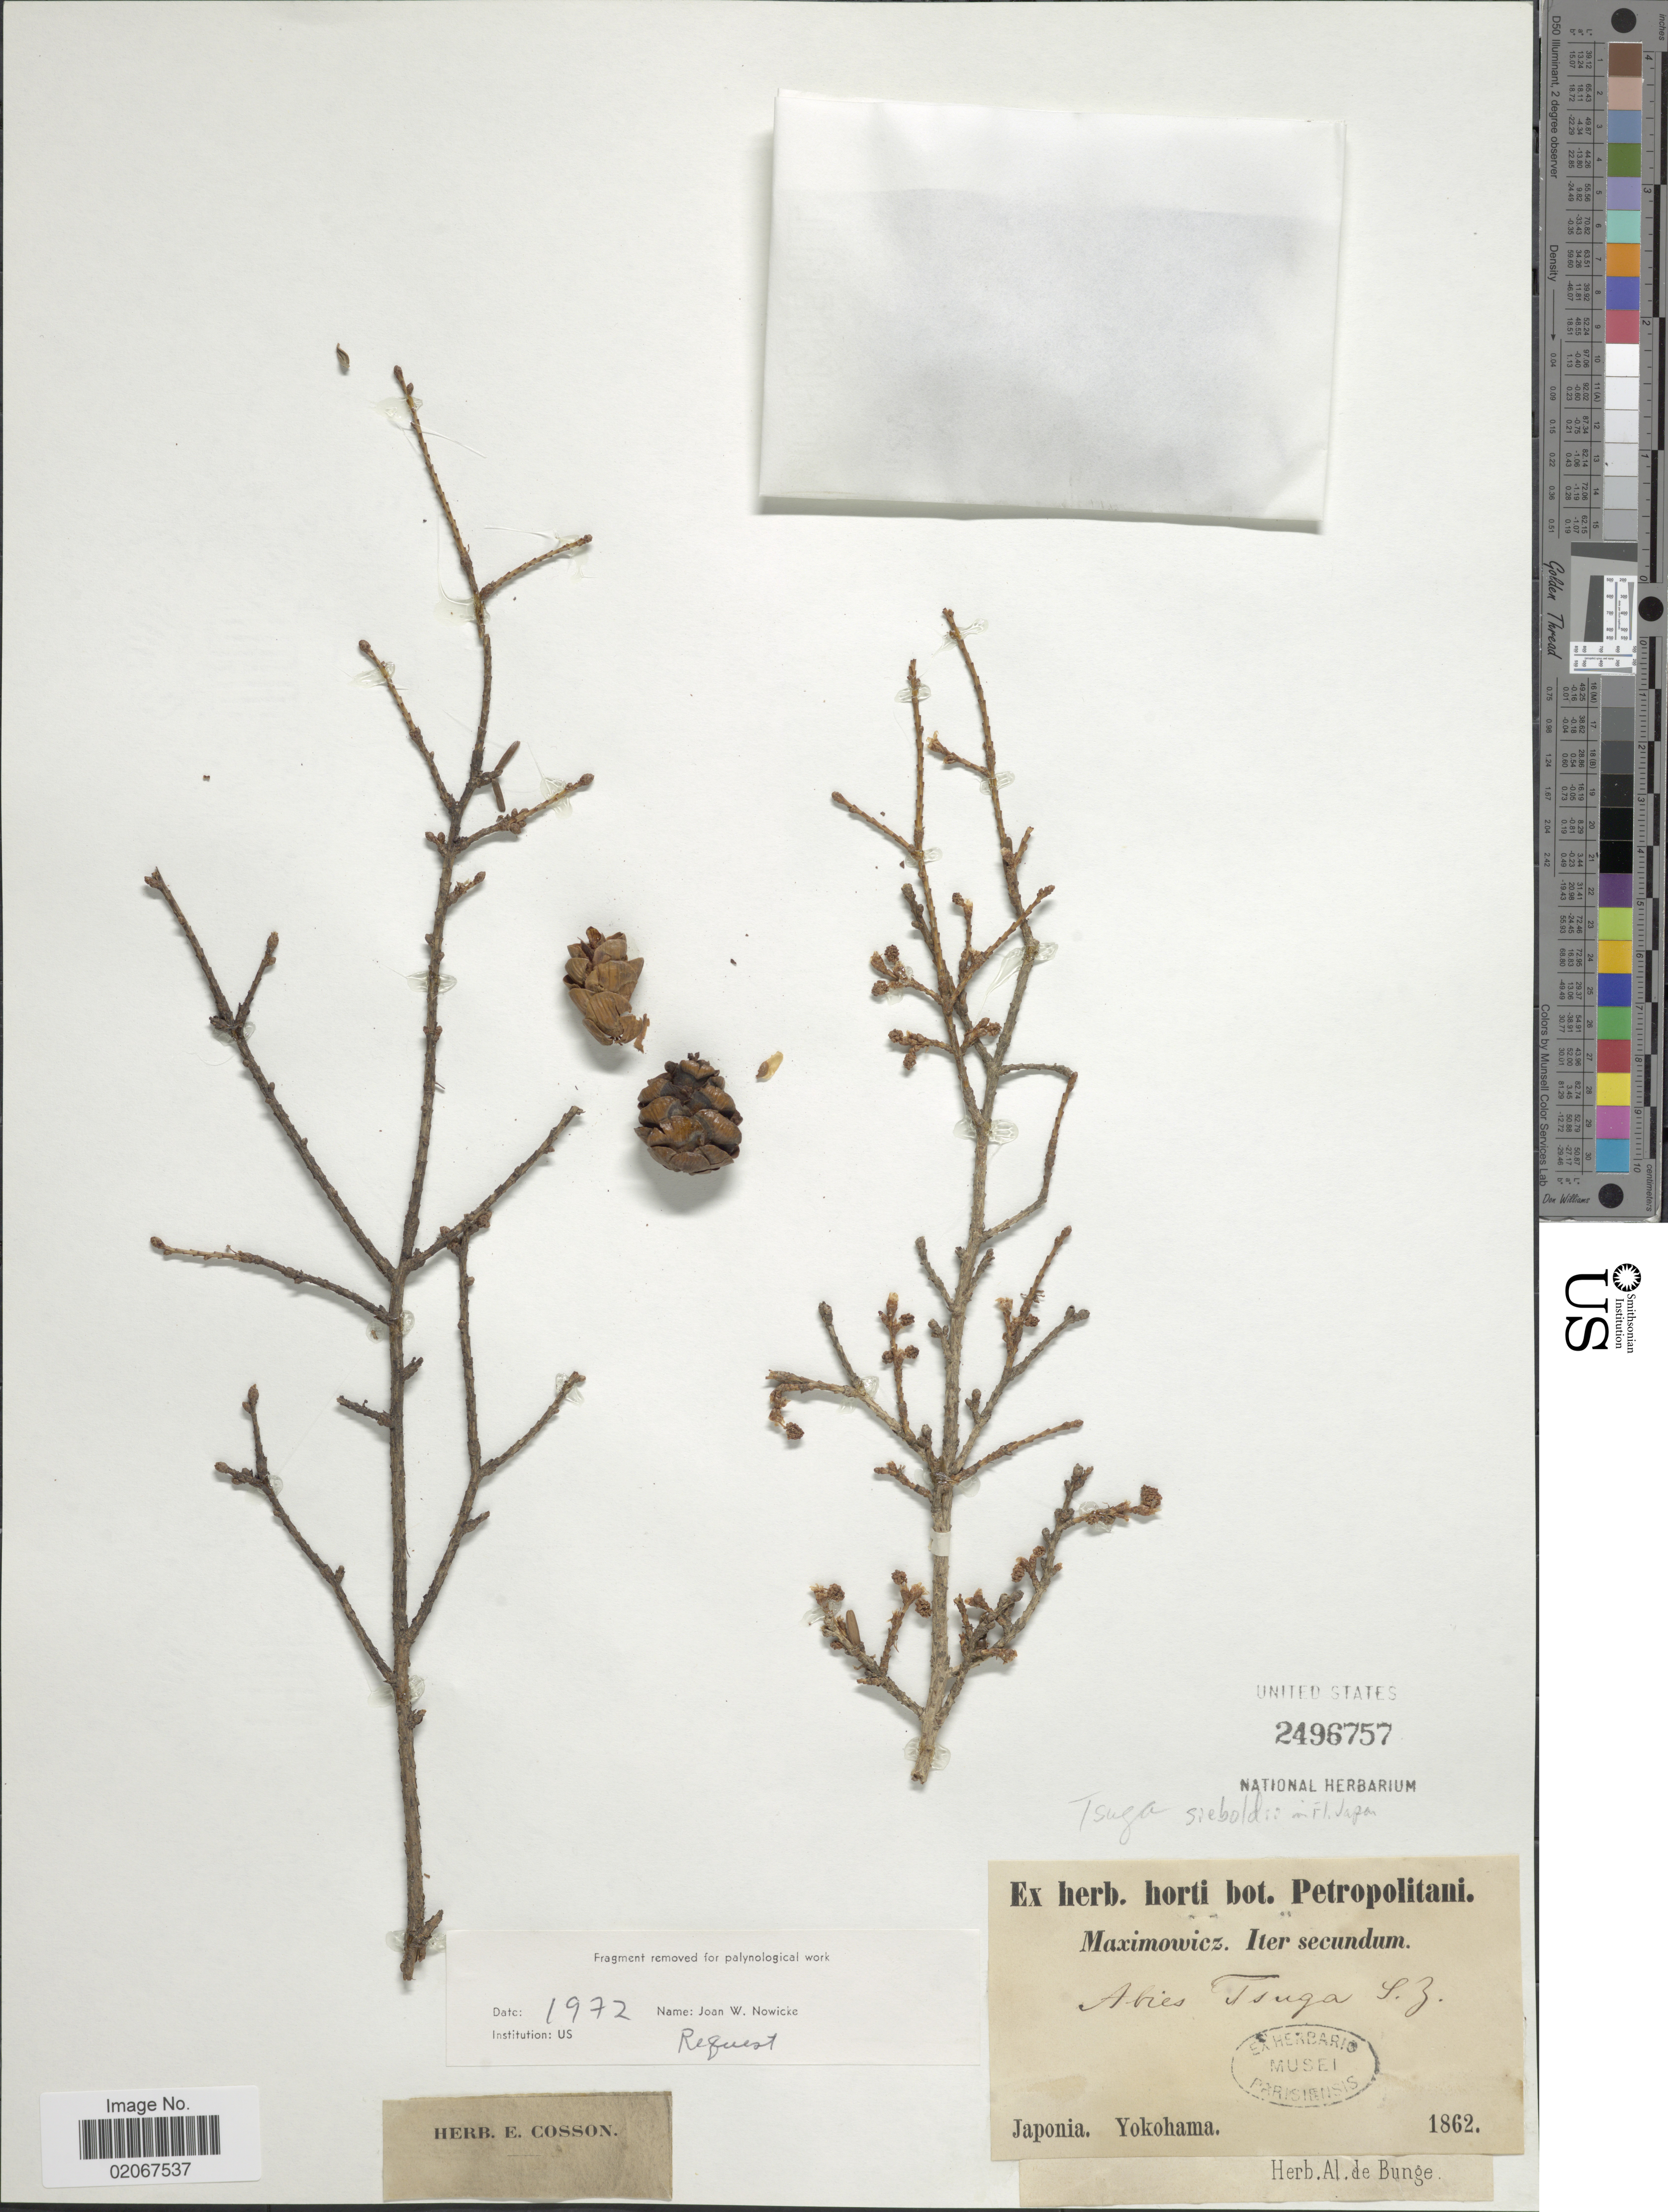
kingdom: Plantae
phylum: Tracheophyta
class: Pinopsida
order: Pinales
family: Pinaceae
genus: Tsuga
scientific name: Tsuga sieboldii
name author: Carrière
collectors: Maximowicz, --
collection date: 1862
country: Japan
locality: Japan . Yokohama.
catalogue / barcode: US 2496757